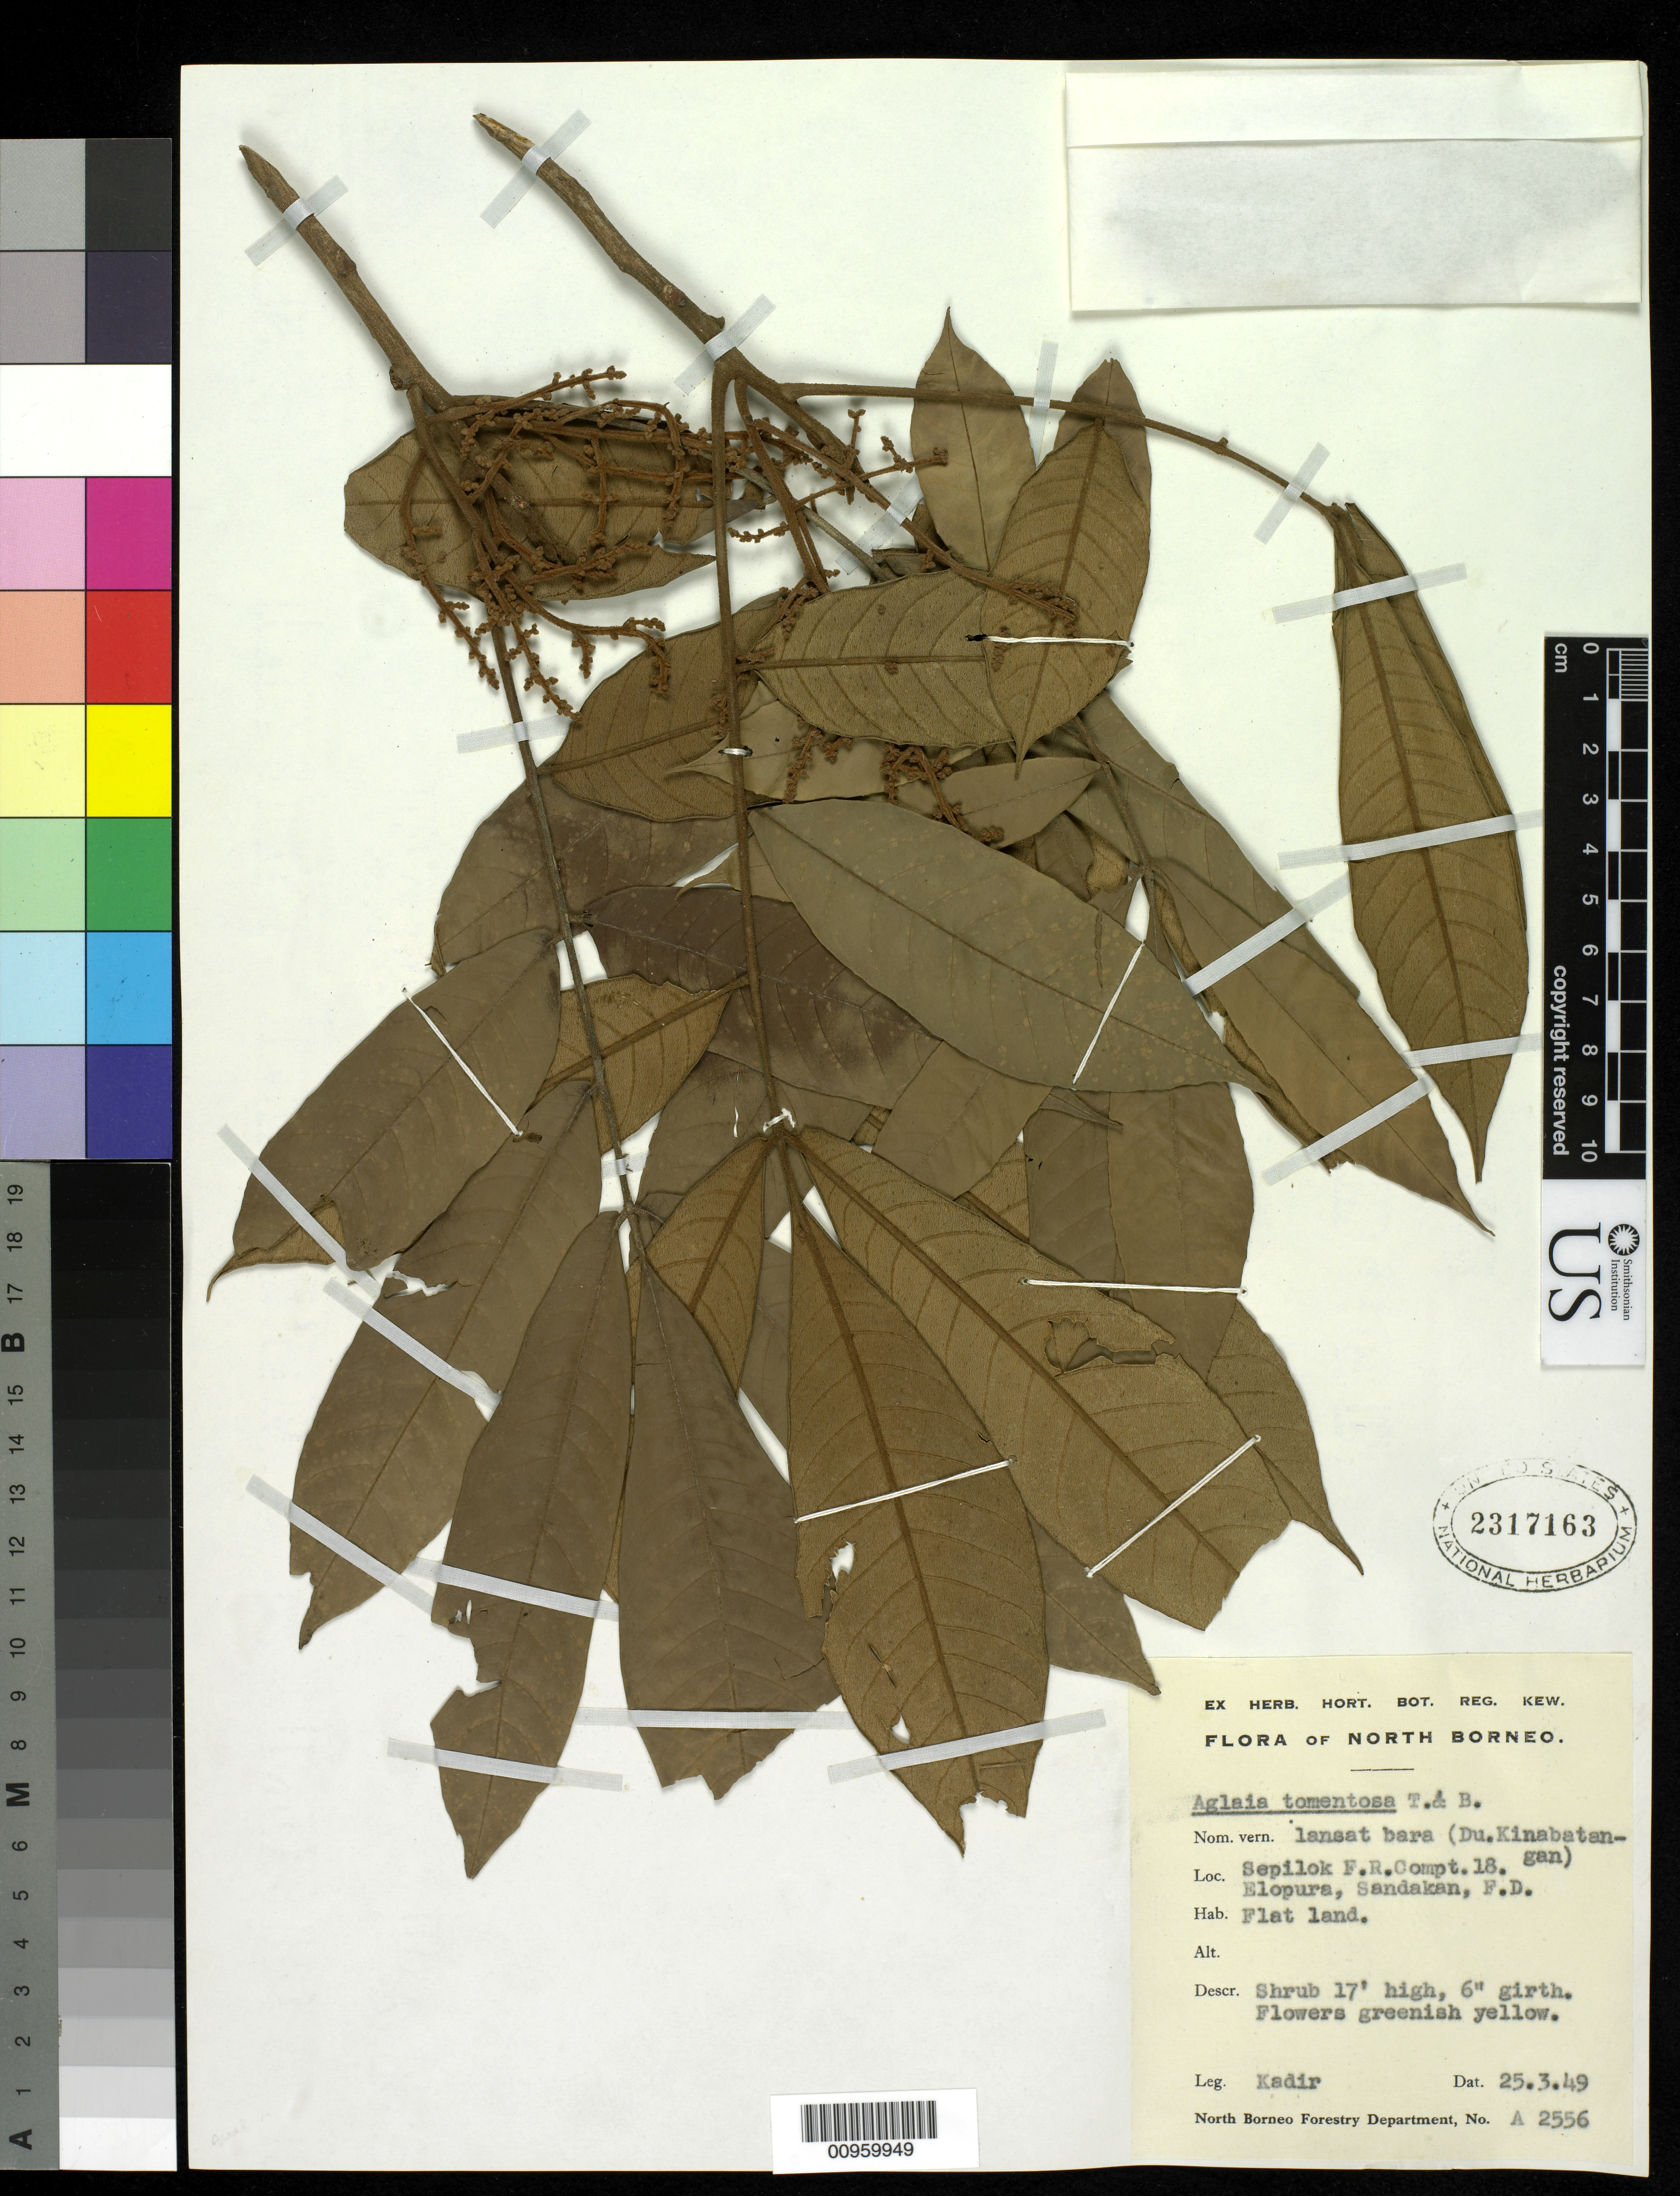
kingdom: Plantae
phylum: Tracheophyta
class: Magnoliopsida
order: Sapindales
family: Meliaceae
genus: Aglaia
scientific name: Aglaia tomentosa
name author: Teijsm. & Binn.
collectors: Kadir Bin Abdul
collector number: A 2556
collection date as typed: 25 Mar 1949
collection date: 1949-03-25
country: Malaysia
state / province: Sabah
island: Borneo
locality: Sepilok F.R.Compt.18. Elopura, Sandakan, F.D.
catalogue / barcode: US 2317163